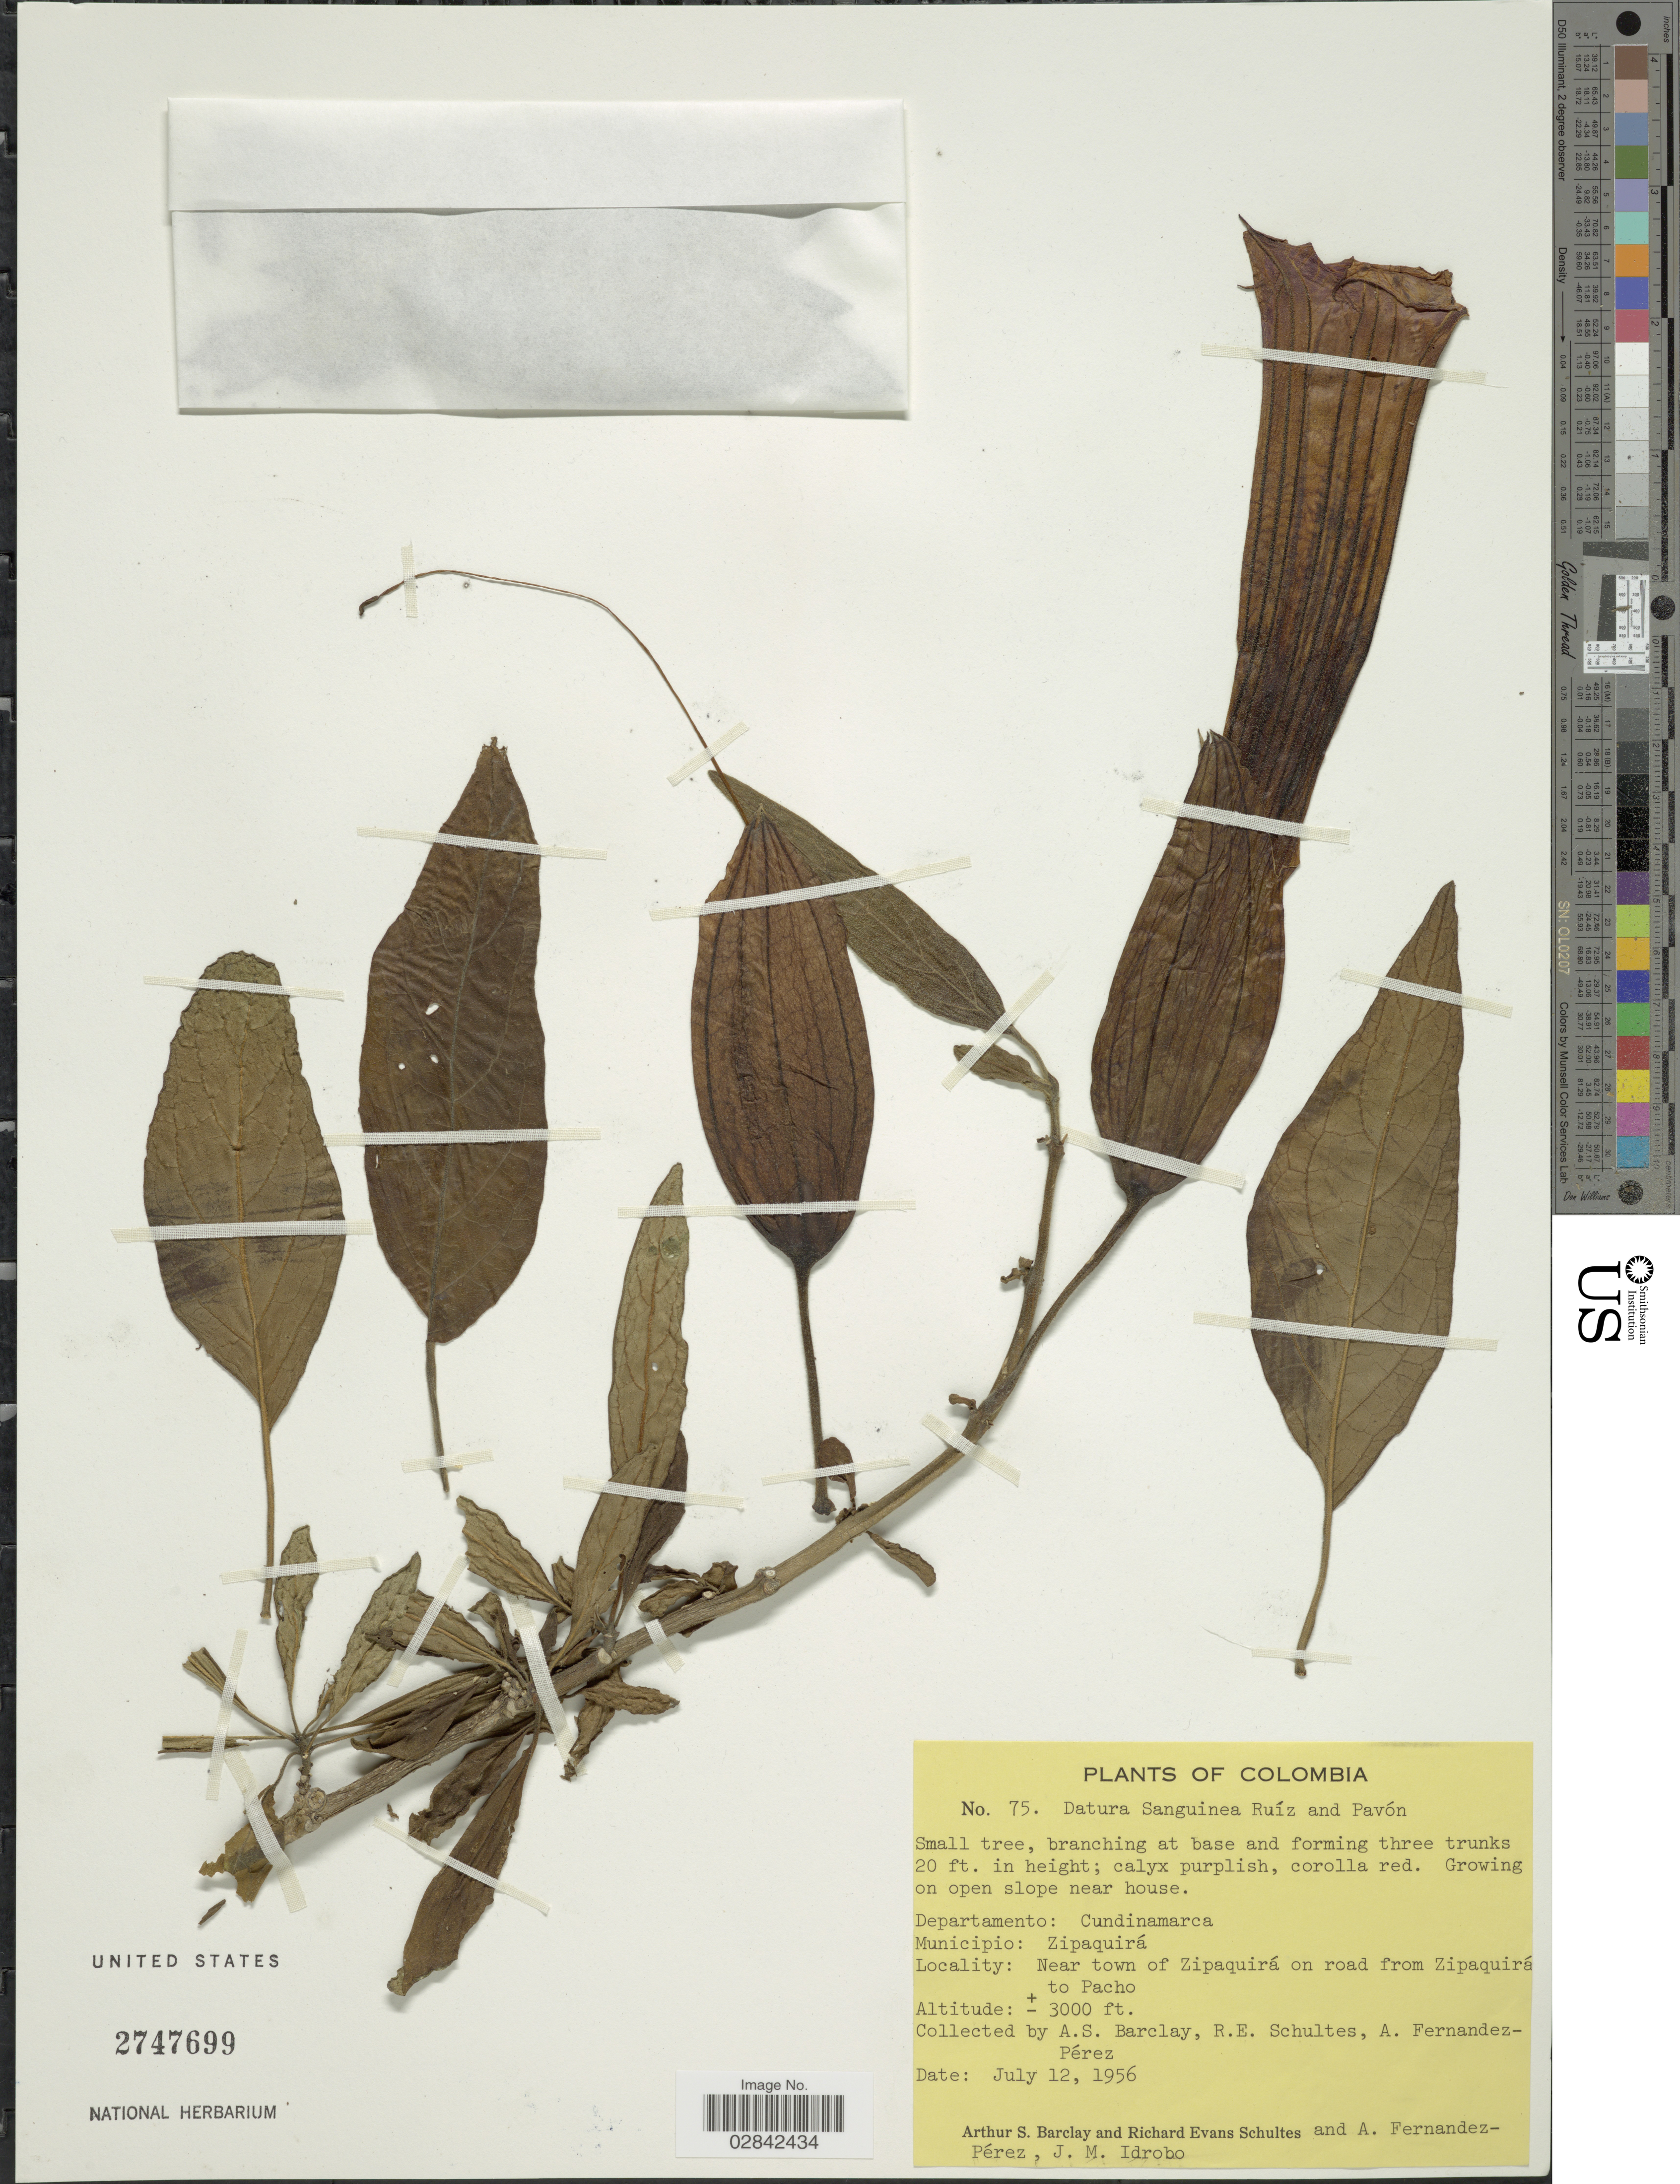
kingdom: Plantae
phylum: Tracheophyta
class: Magnoliopsida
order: Solanales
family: Solanaceae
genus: Brugmansia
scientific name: Brugmansia sanguinea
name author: (Ruiz & Pav.) D. Don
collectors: A. S. Barclay, R. E. Schultes, A. Fernández-Pérez & J. M. Idrobo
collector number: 75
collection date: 1956-07-12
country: Colombia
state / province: Cundinamarca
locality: Departmento: Cundinamarca. Municipio: Zipaquirá. Near town of Zipaquirá on road from Zipaquirá to Pacho.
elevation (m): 914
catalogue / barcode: US 2747699